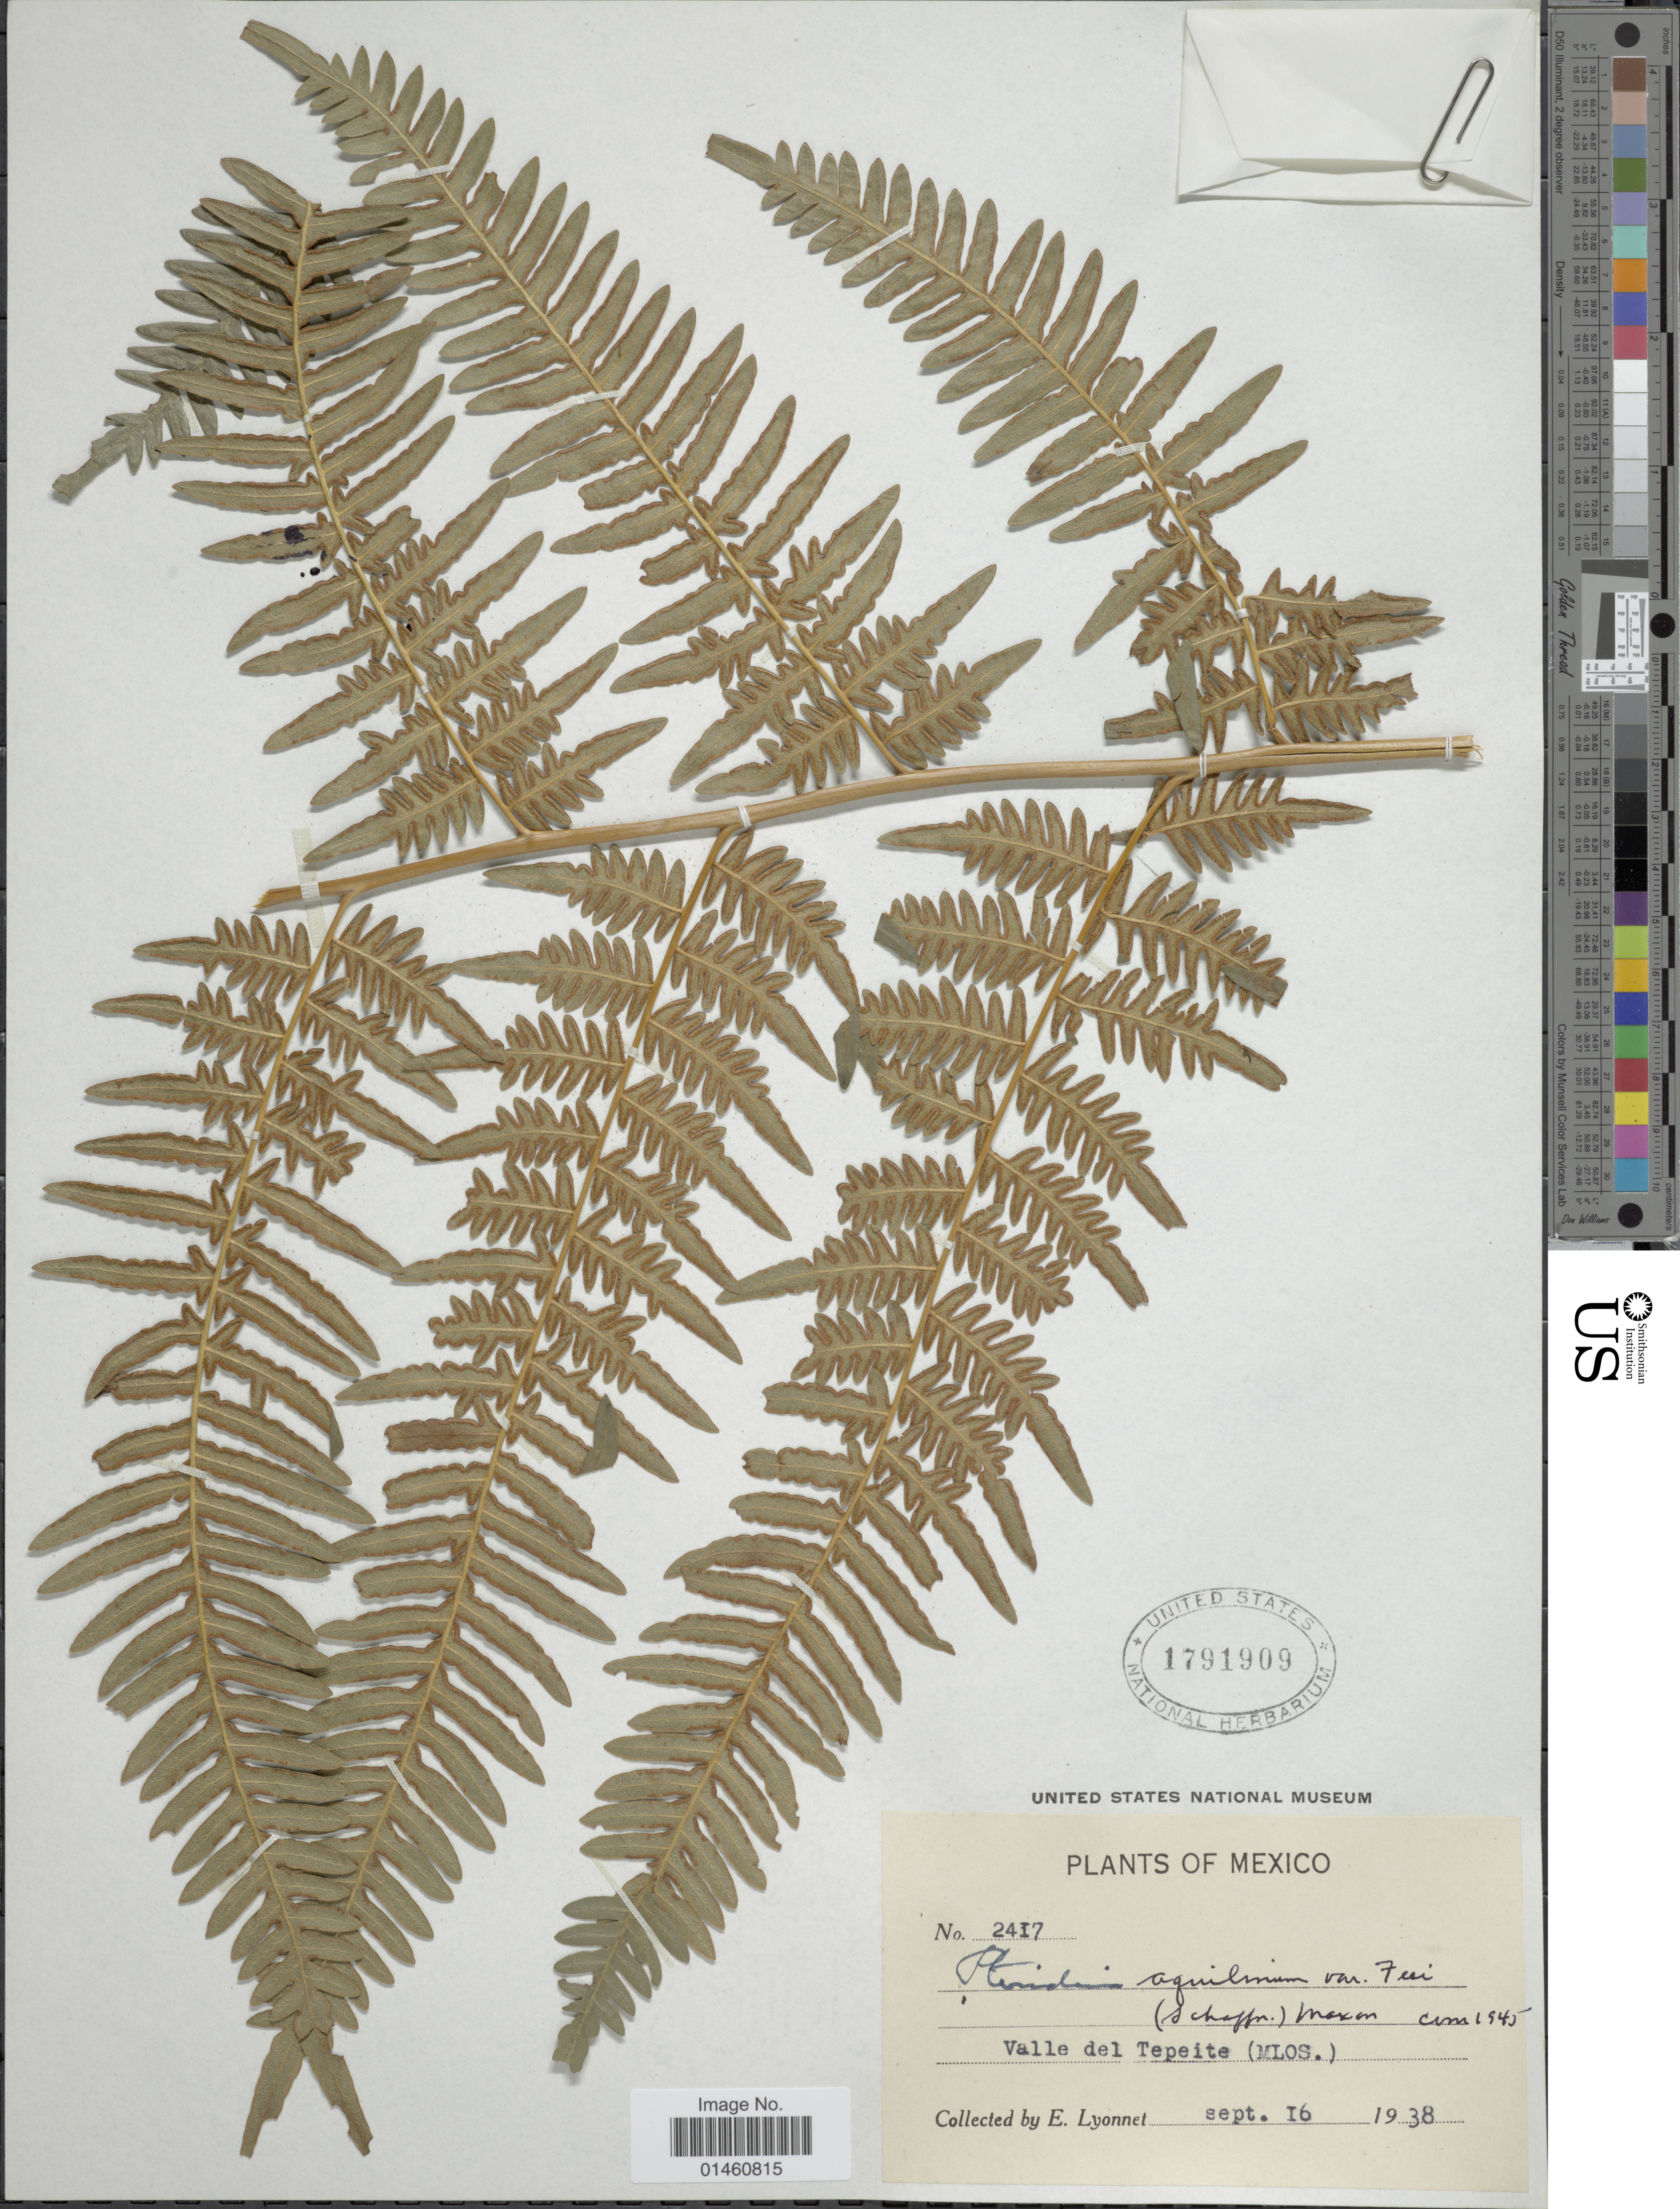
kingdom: Plantae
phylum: Tracheophyta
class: Polypodiopsida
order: Polypodiales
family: Dennstaedtiaceae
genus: Pteridium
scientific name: Pteridium aquilinum var. feei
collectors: E. Lyonnet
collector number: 2417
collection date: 1938-09-16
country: Mexico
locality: Valle del Tepeite (MLOS.).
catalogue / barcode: US 1791909